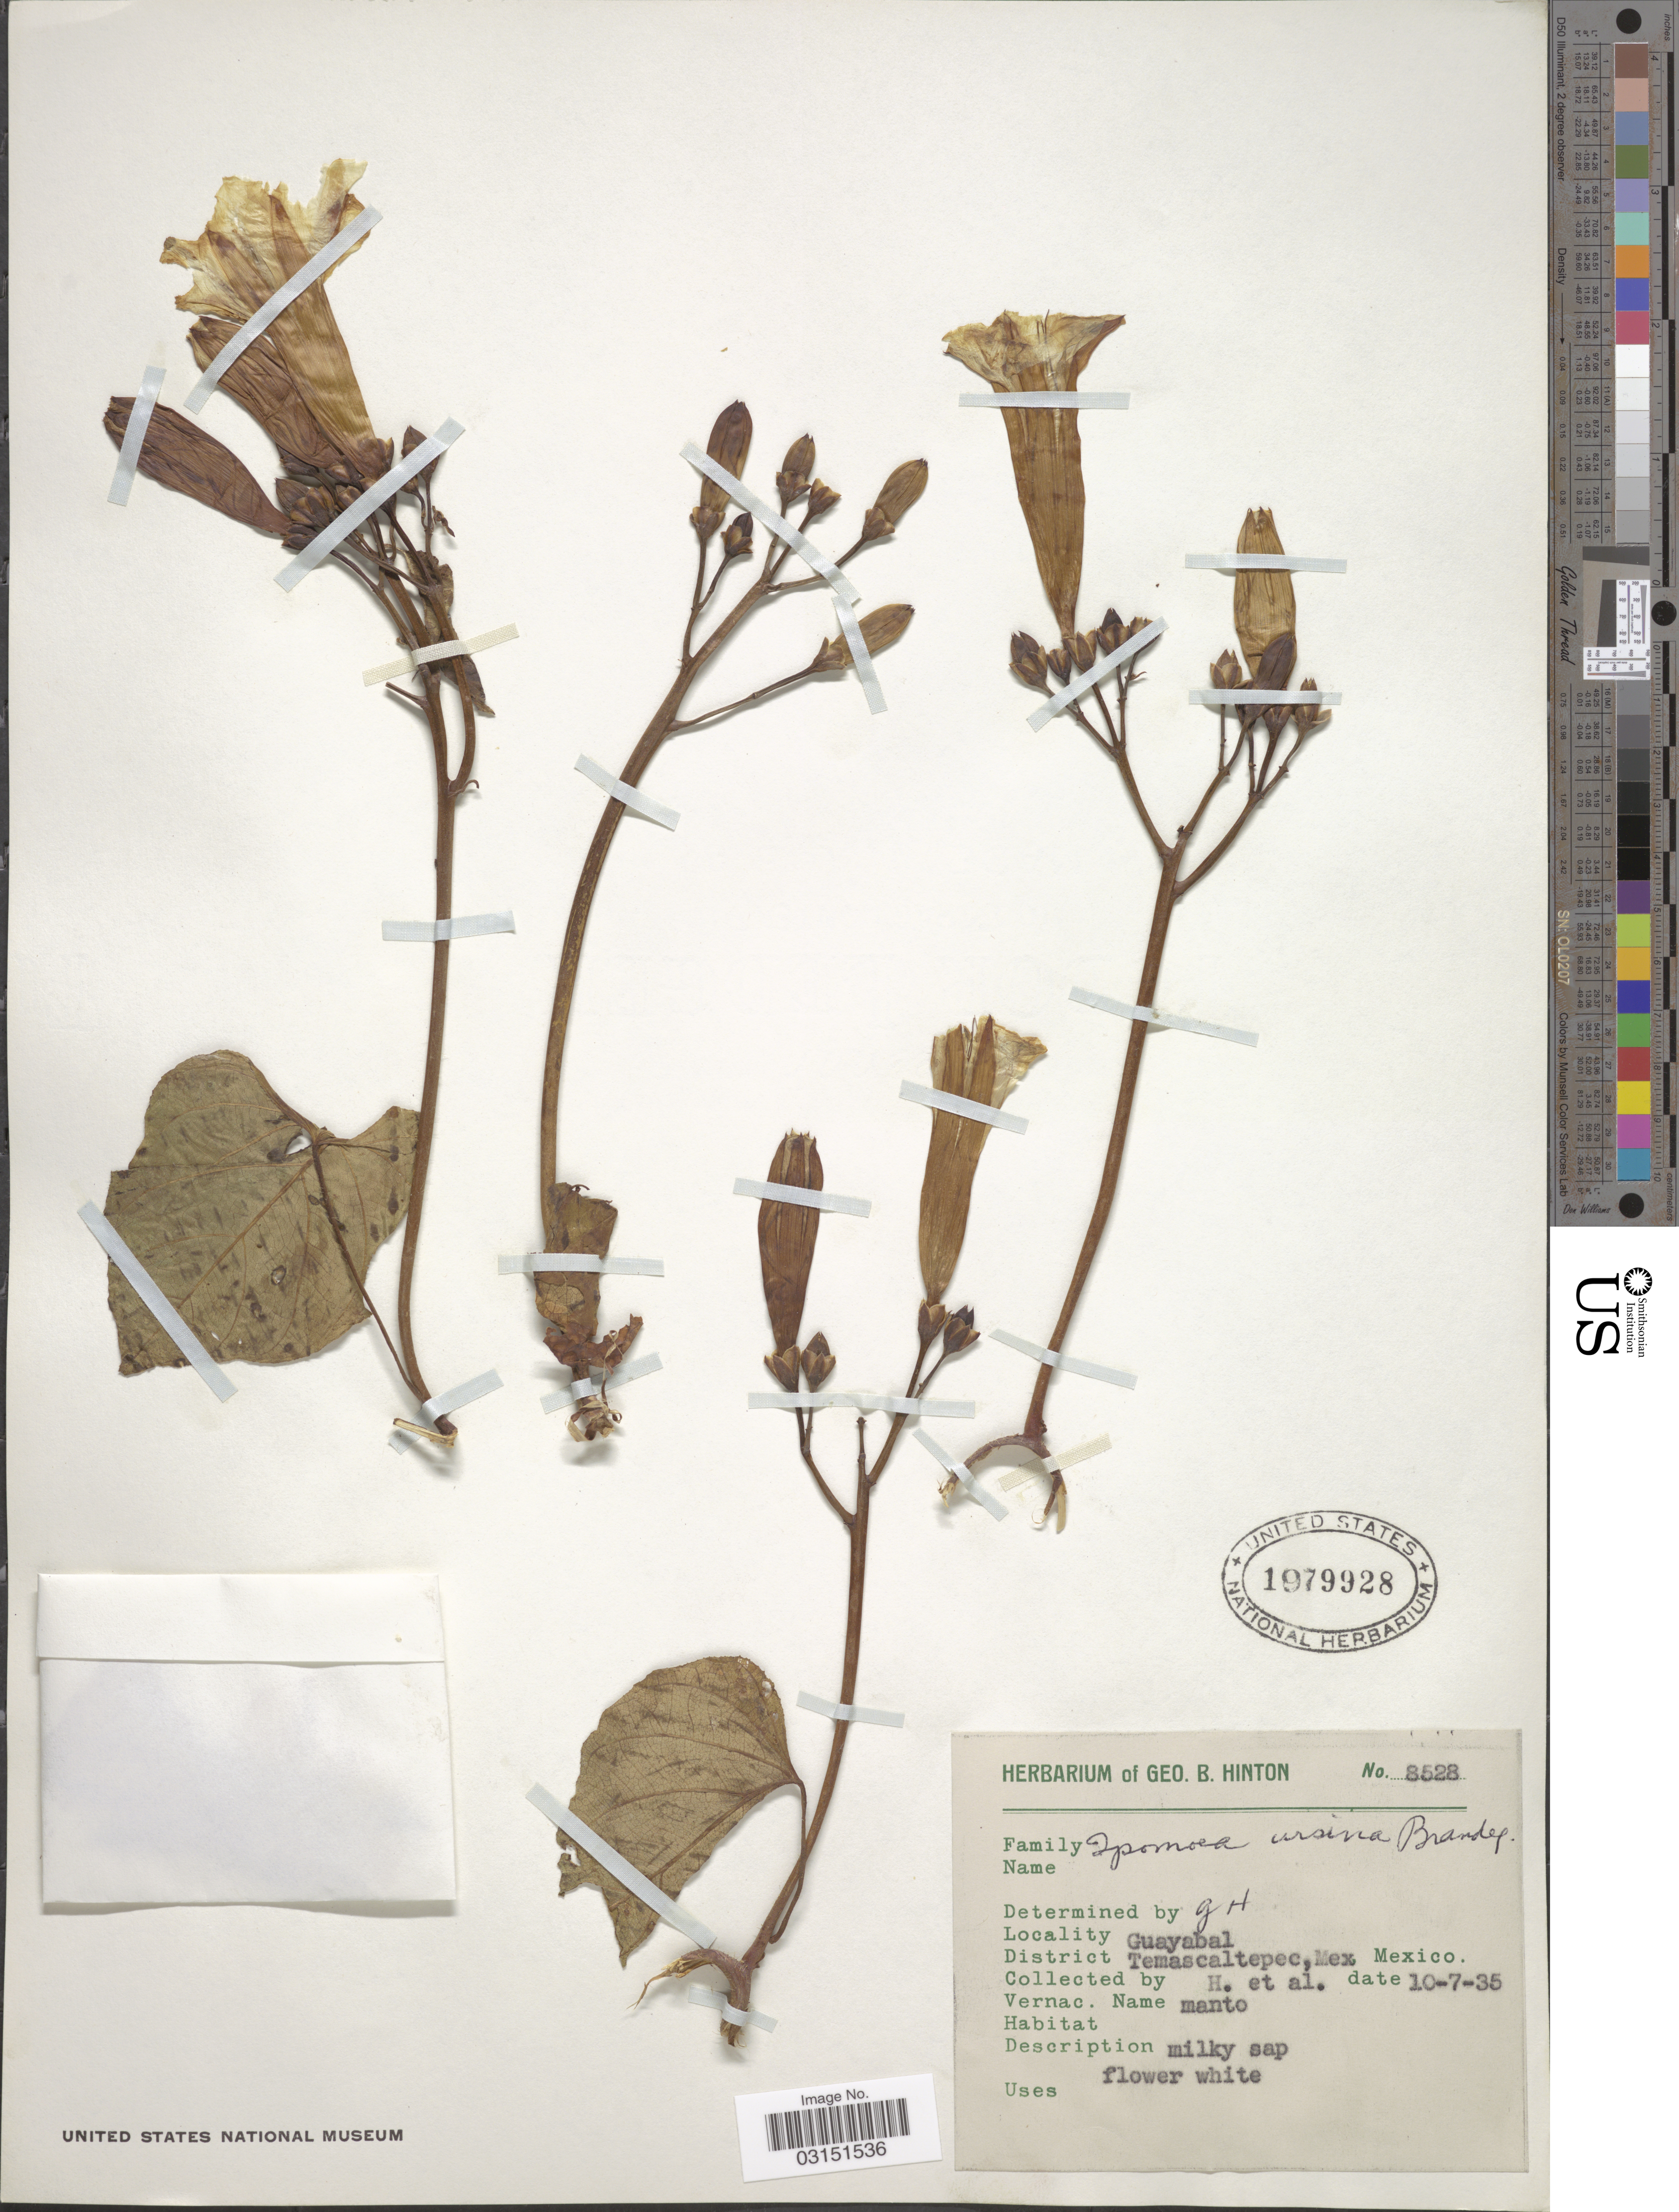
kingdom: Plantae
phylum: Tracheophyta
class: Magnoliopsida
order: Solanales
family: Convolvulaceae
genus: Ipomoea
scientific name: Ipomoea suaveolens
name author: (M. Martens & Galeotti) Hemsl.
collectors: G. B. Hinton & et al.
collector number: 8528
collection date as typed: Transcribed d/m/y: 10/7/35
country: Mexico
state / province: México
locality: Guayabal. District Temascaltepec.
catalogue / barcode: US 1979928